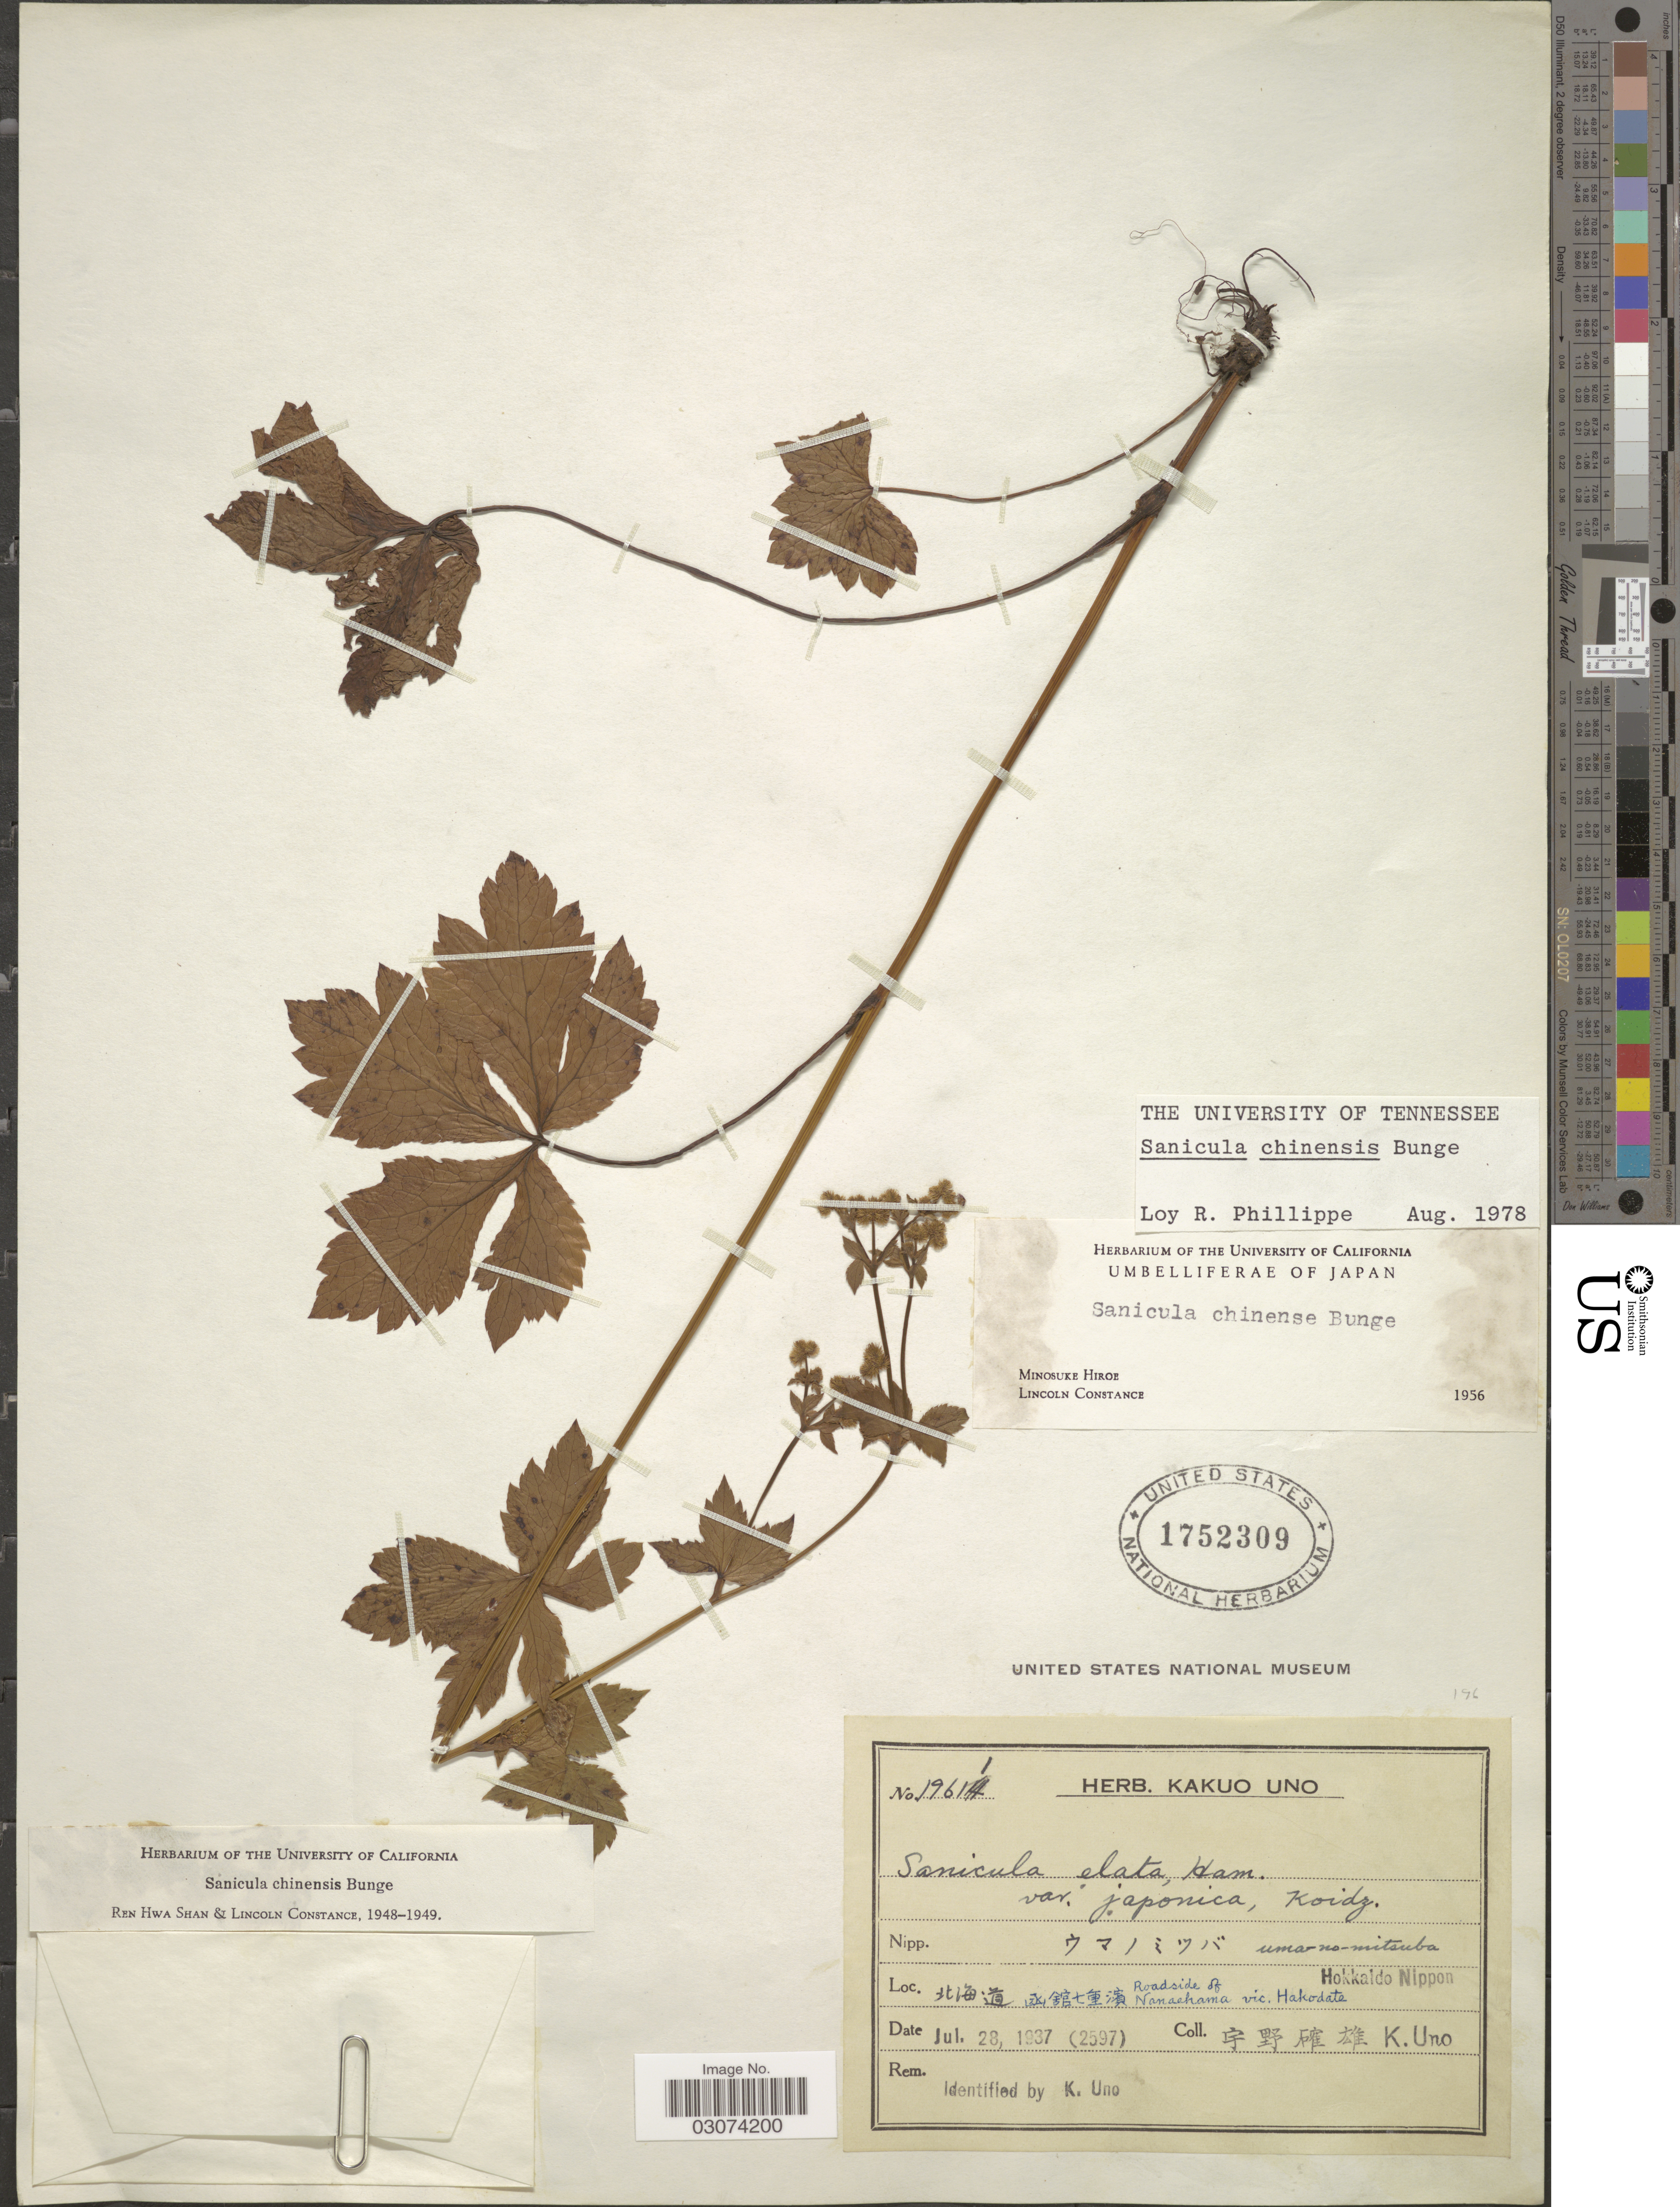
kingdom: Plantae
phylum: Tracheophyta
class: Magnoliopsida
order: Apiales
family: Apiaceae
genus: Sanicula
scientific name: Sanicula chinensis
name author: Bunge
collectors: K. Uno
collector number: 2597?/19611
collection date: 1937-07-28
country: Japan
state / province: Hokkaidō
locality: Roadside of Nanachama vic. Hakodate. Hokkaido Nippon.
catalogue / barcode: US 1752309